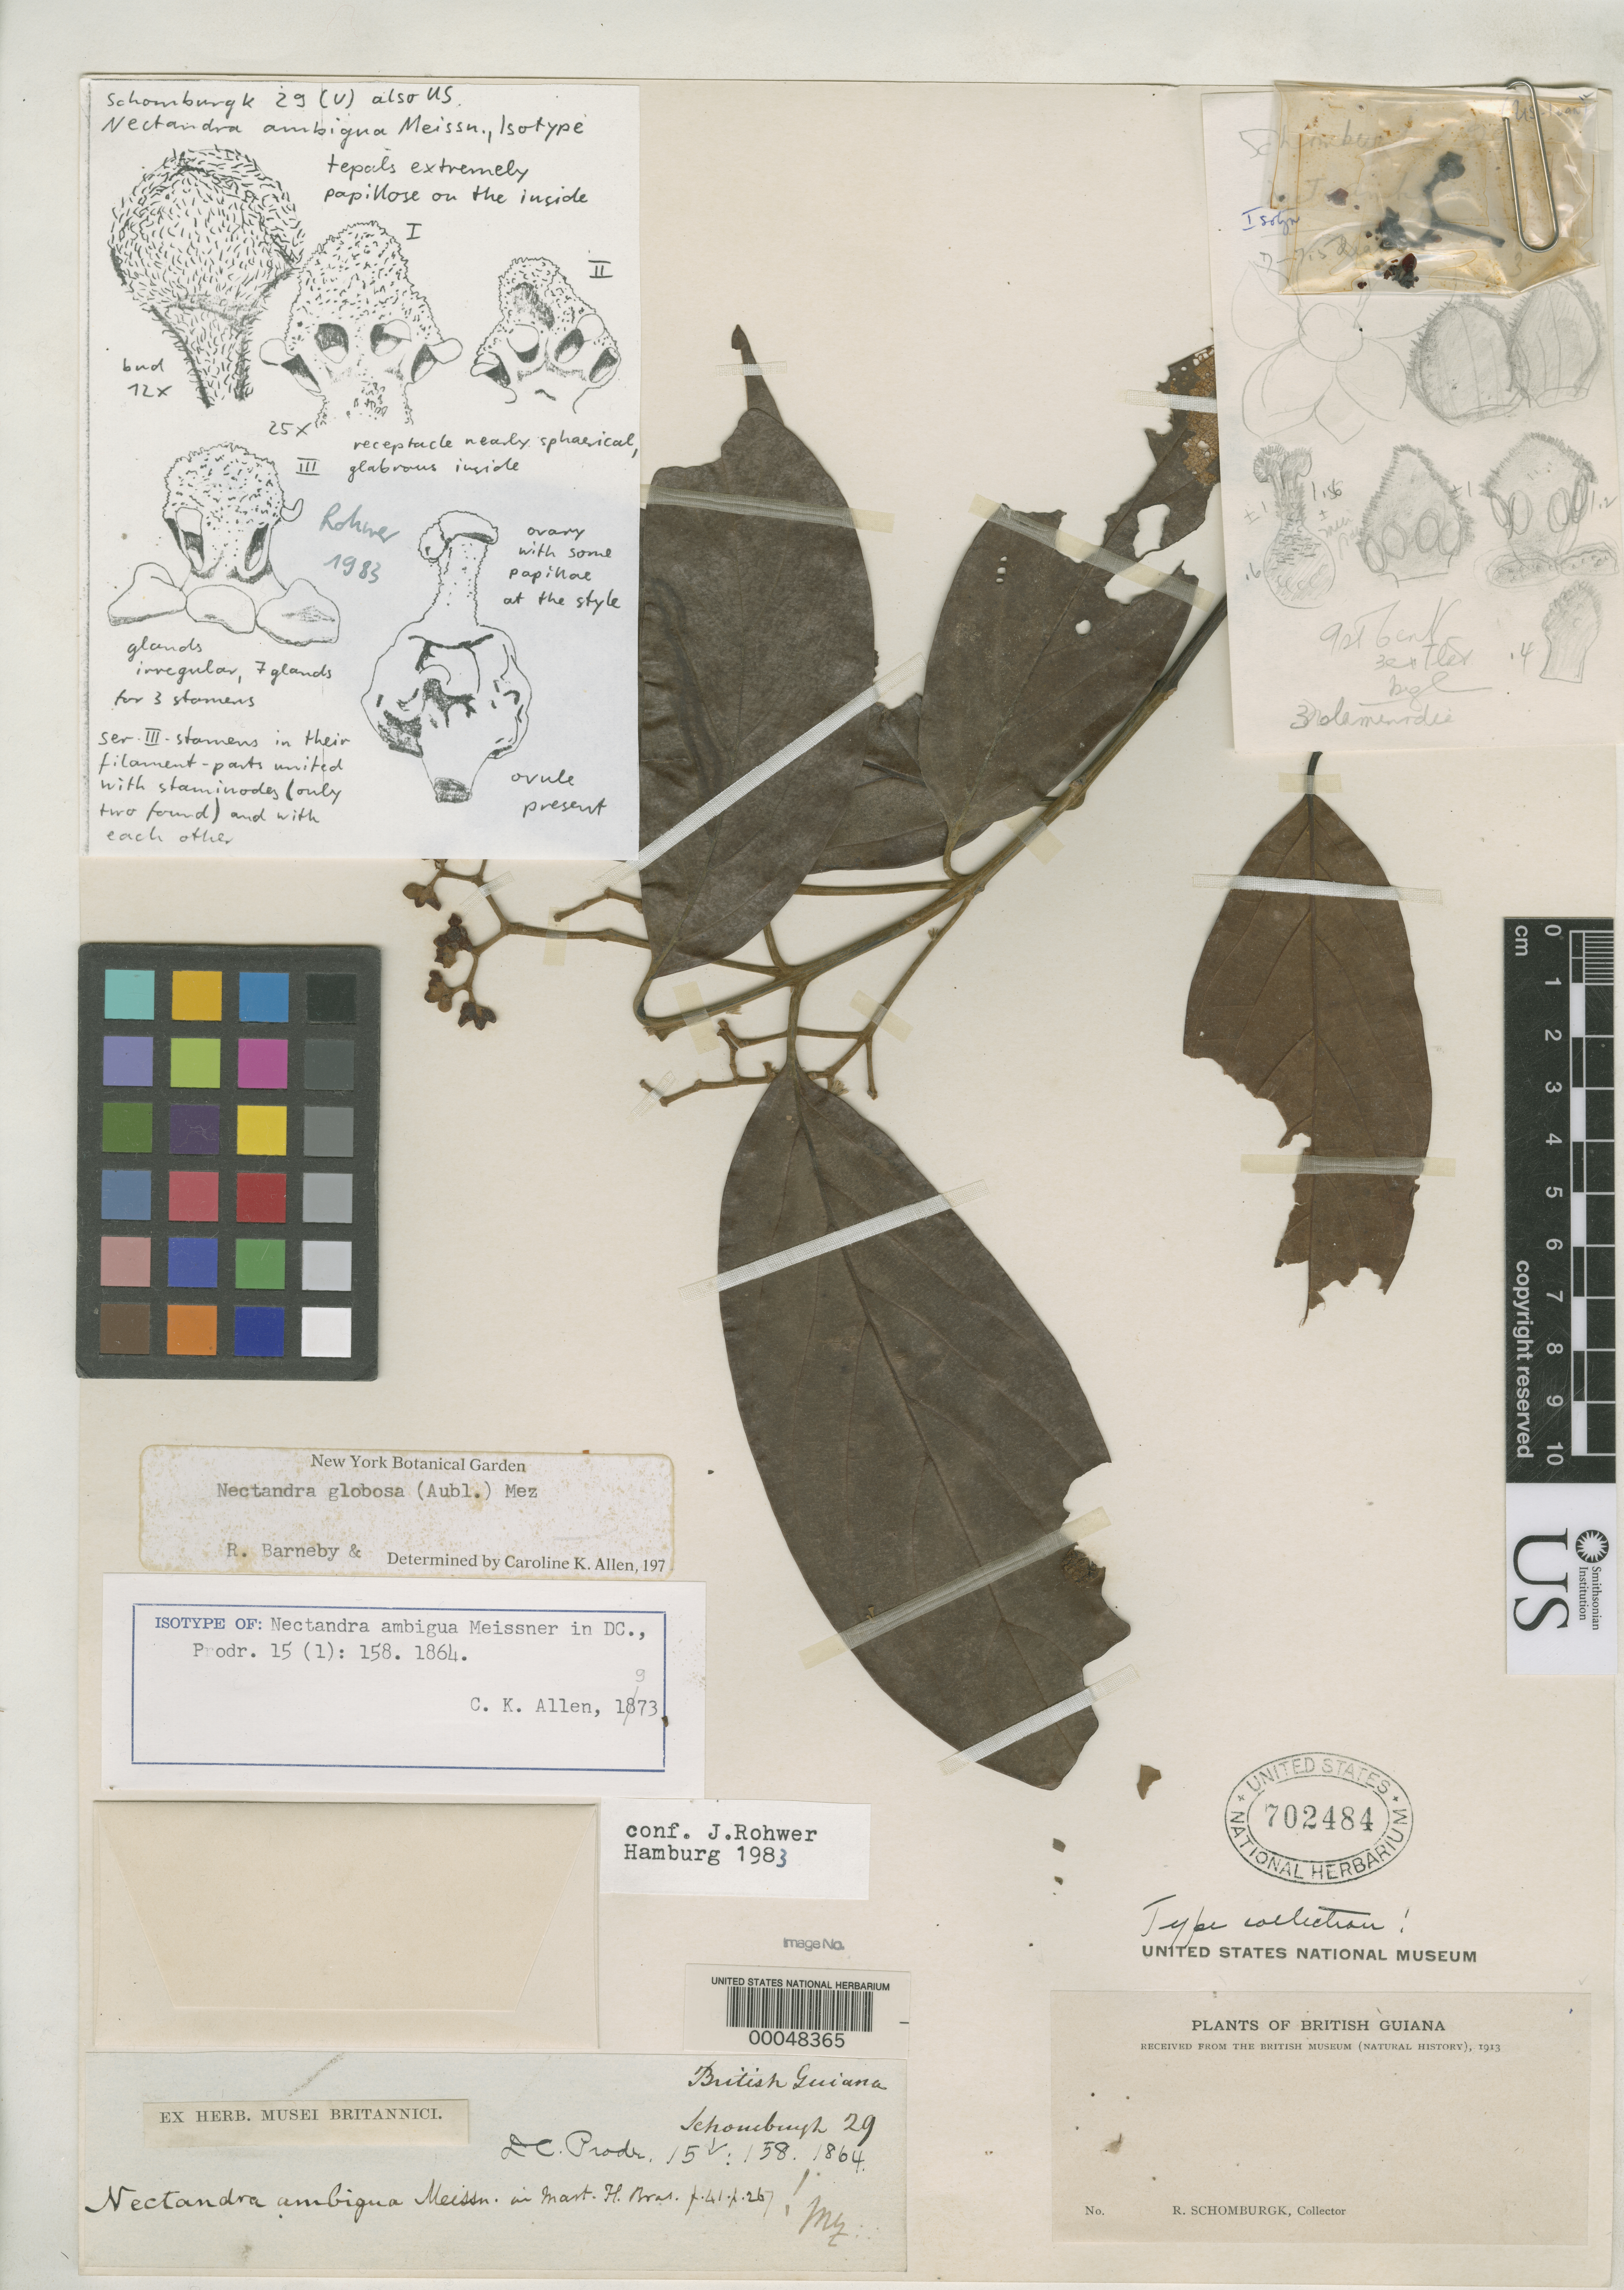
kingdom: Plantae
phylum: Tracheophyta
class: Magnoliopsida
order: Laurales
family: Lauraceae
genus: Nectandra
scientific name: Nectandra ambigua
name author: Meisn. in DC.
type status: Isotype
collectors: M. R. Schomburgk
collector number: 29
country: Guyana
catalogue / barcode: US 702484